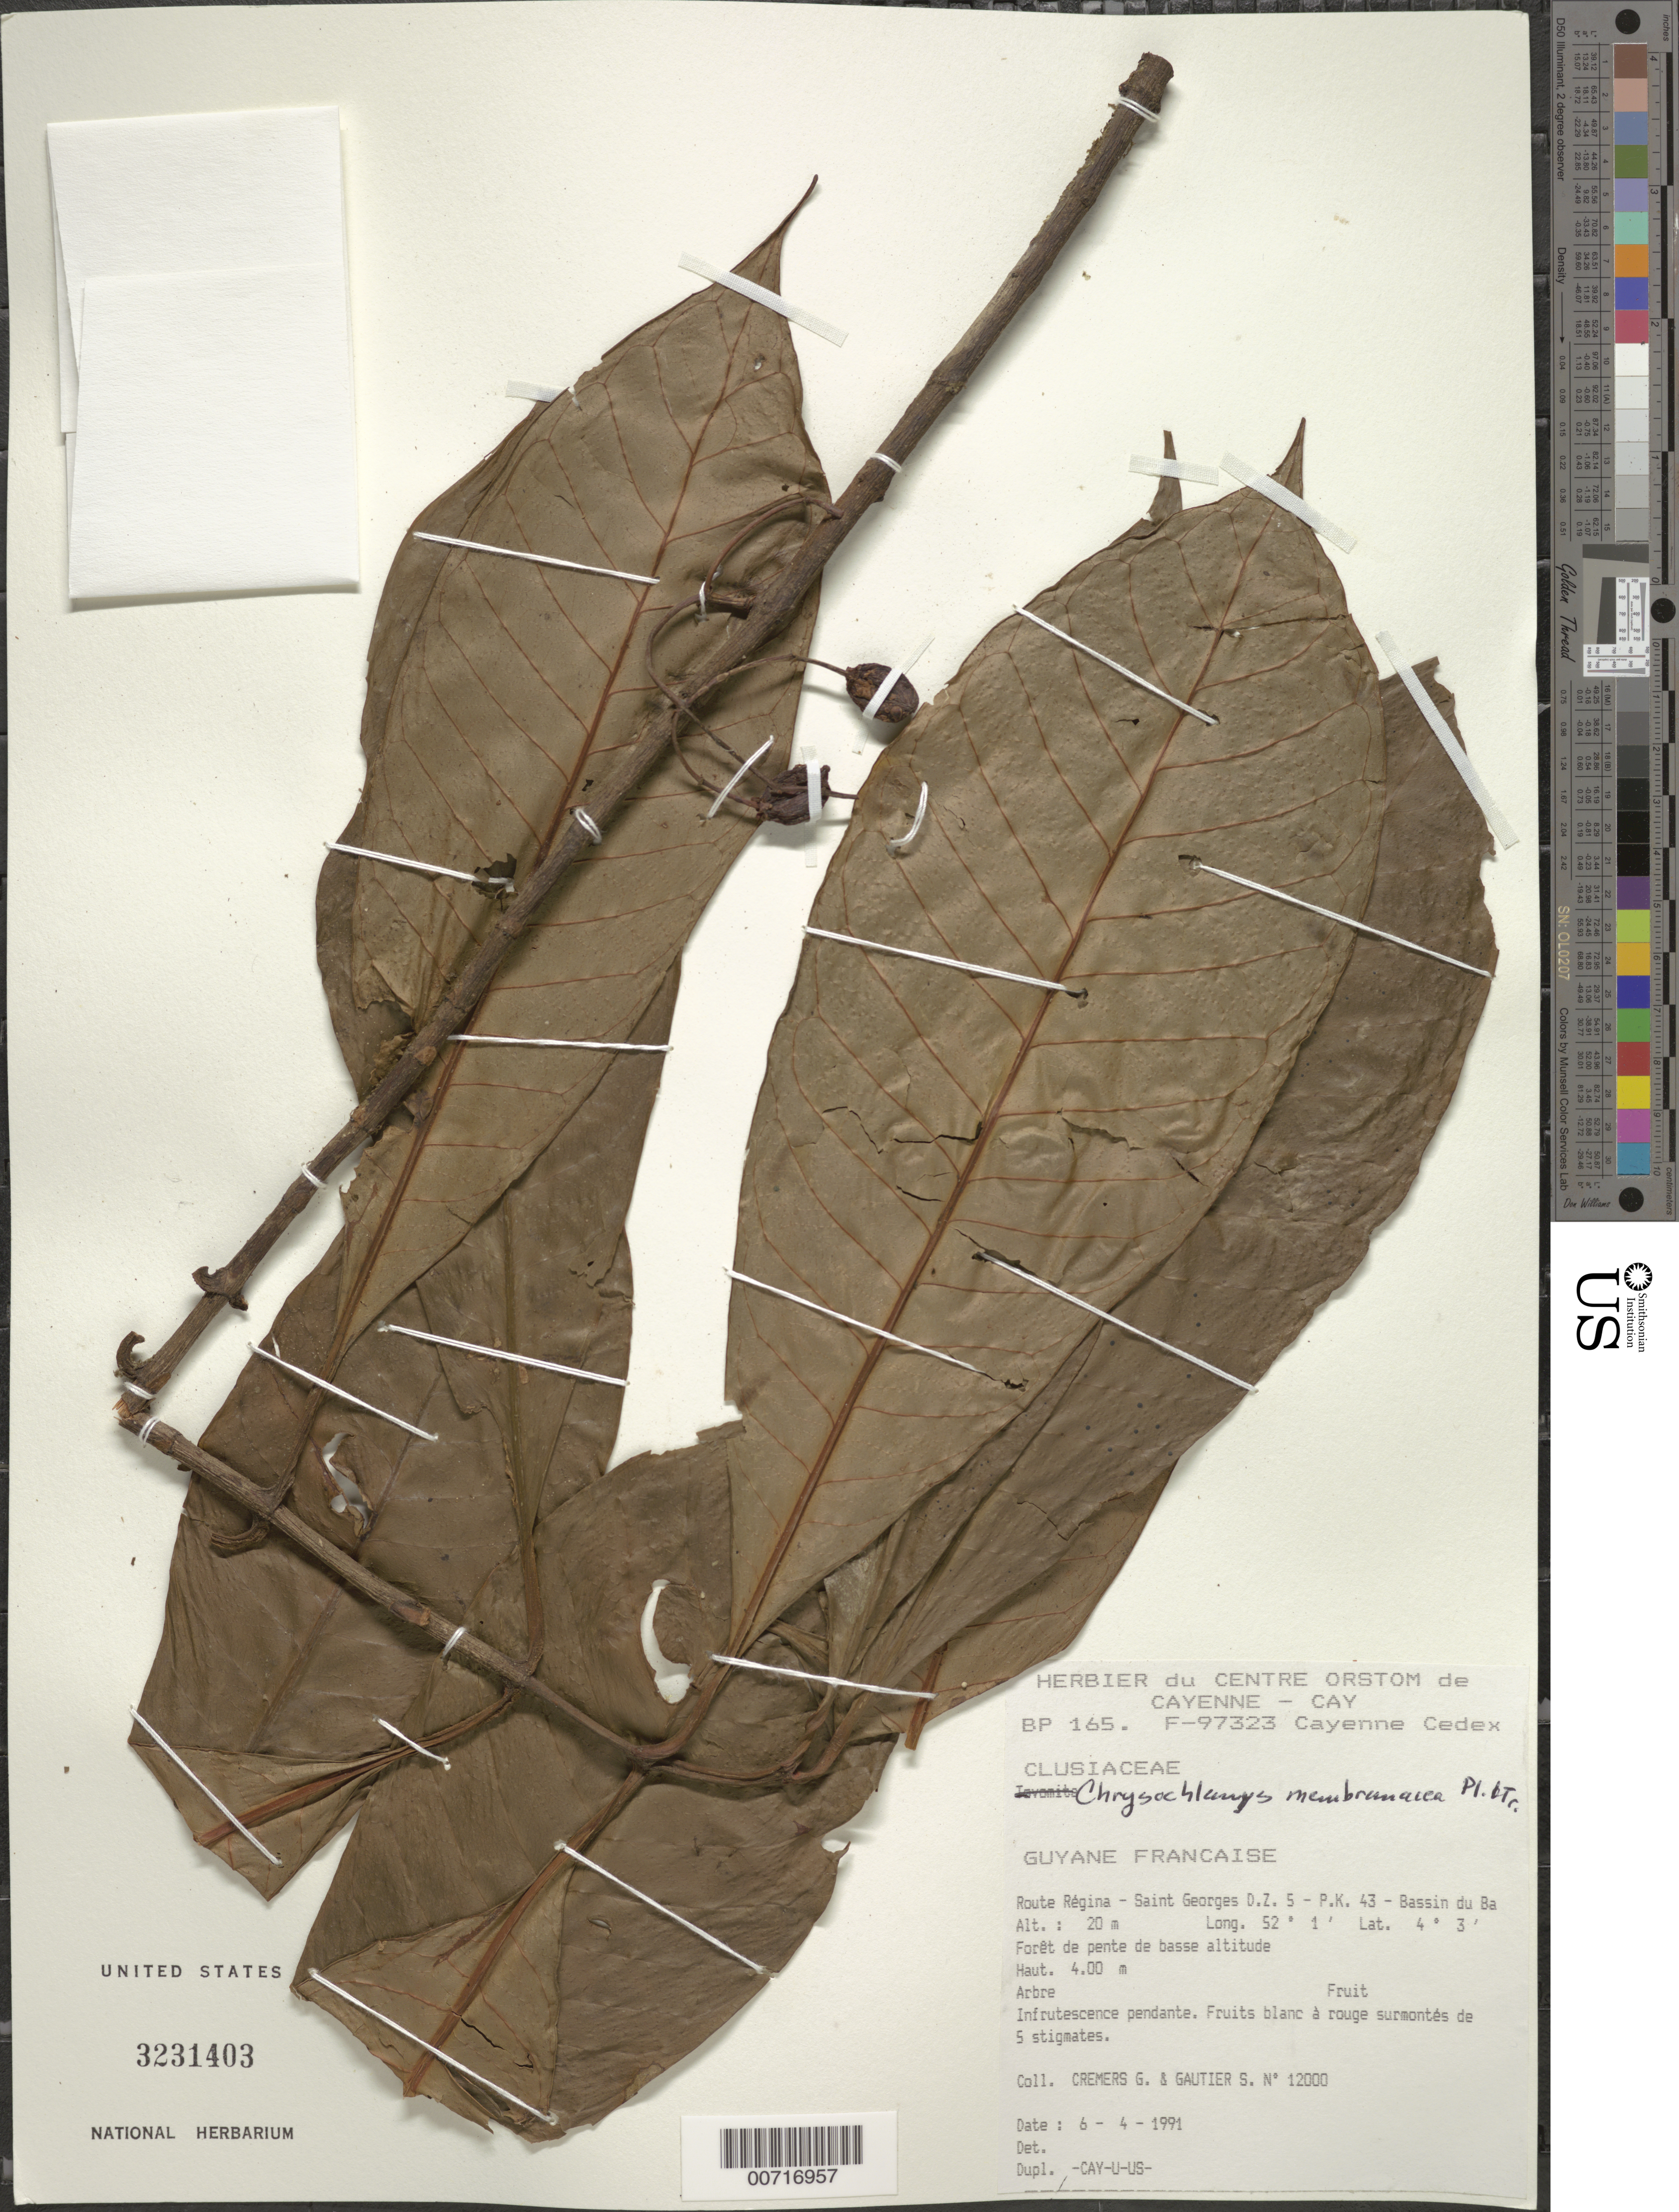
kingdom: Plantae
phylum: Tracheophyta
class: Magnoliopsida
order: Malpighiales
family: Clusiaceae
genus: Chrysochlamys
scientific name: Chrysochlamys membranacea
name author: Planch. & Triana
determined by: Pipoly, J. J., III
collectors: G. Cremers & S. Gautier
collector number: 12000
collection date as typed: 6-Apr-91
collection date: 1991-04-06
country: French Guiana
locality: Route Régina, Saint Georges, DZ 5-PK43, Bassin de l'Approuague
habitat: Low slope forest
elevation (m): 20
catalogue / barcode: US 3231403